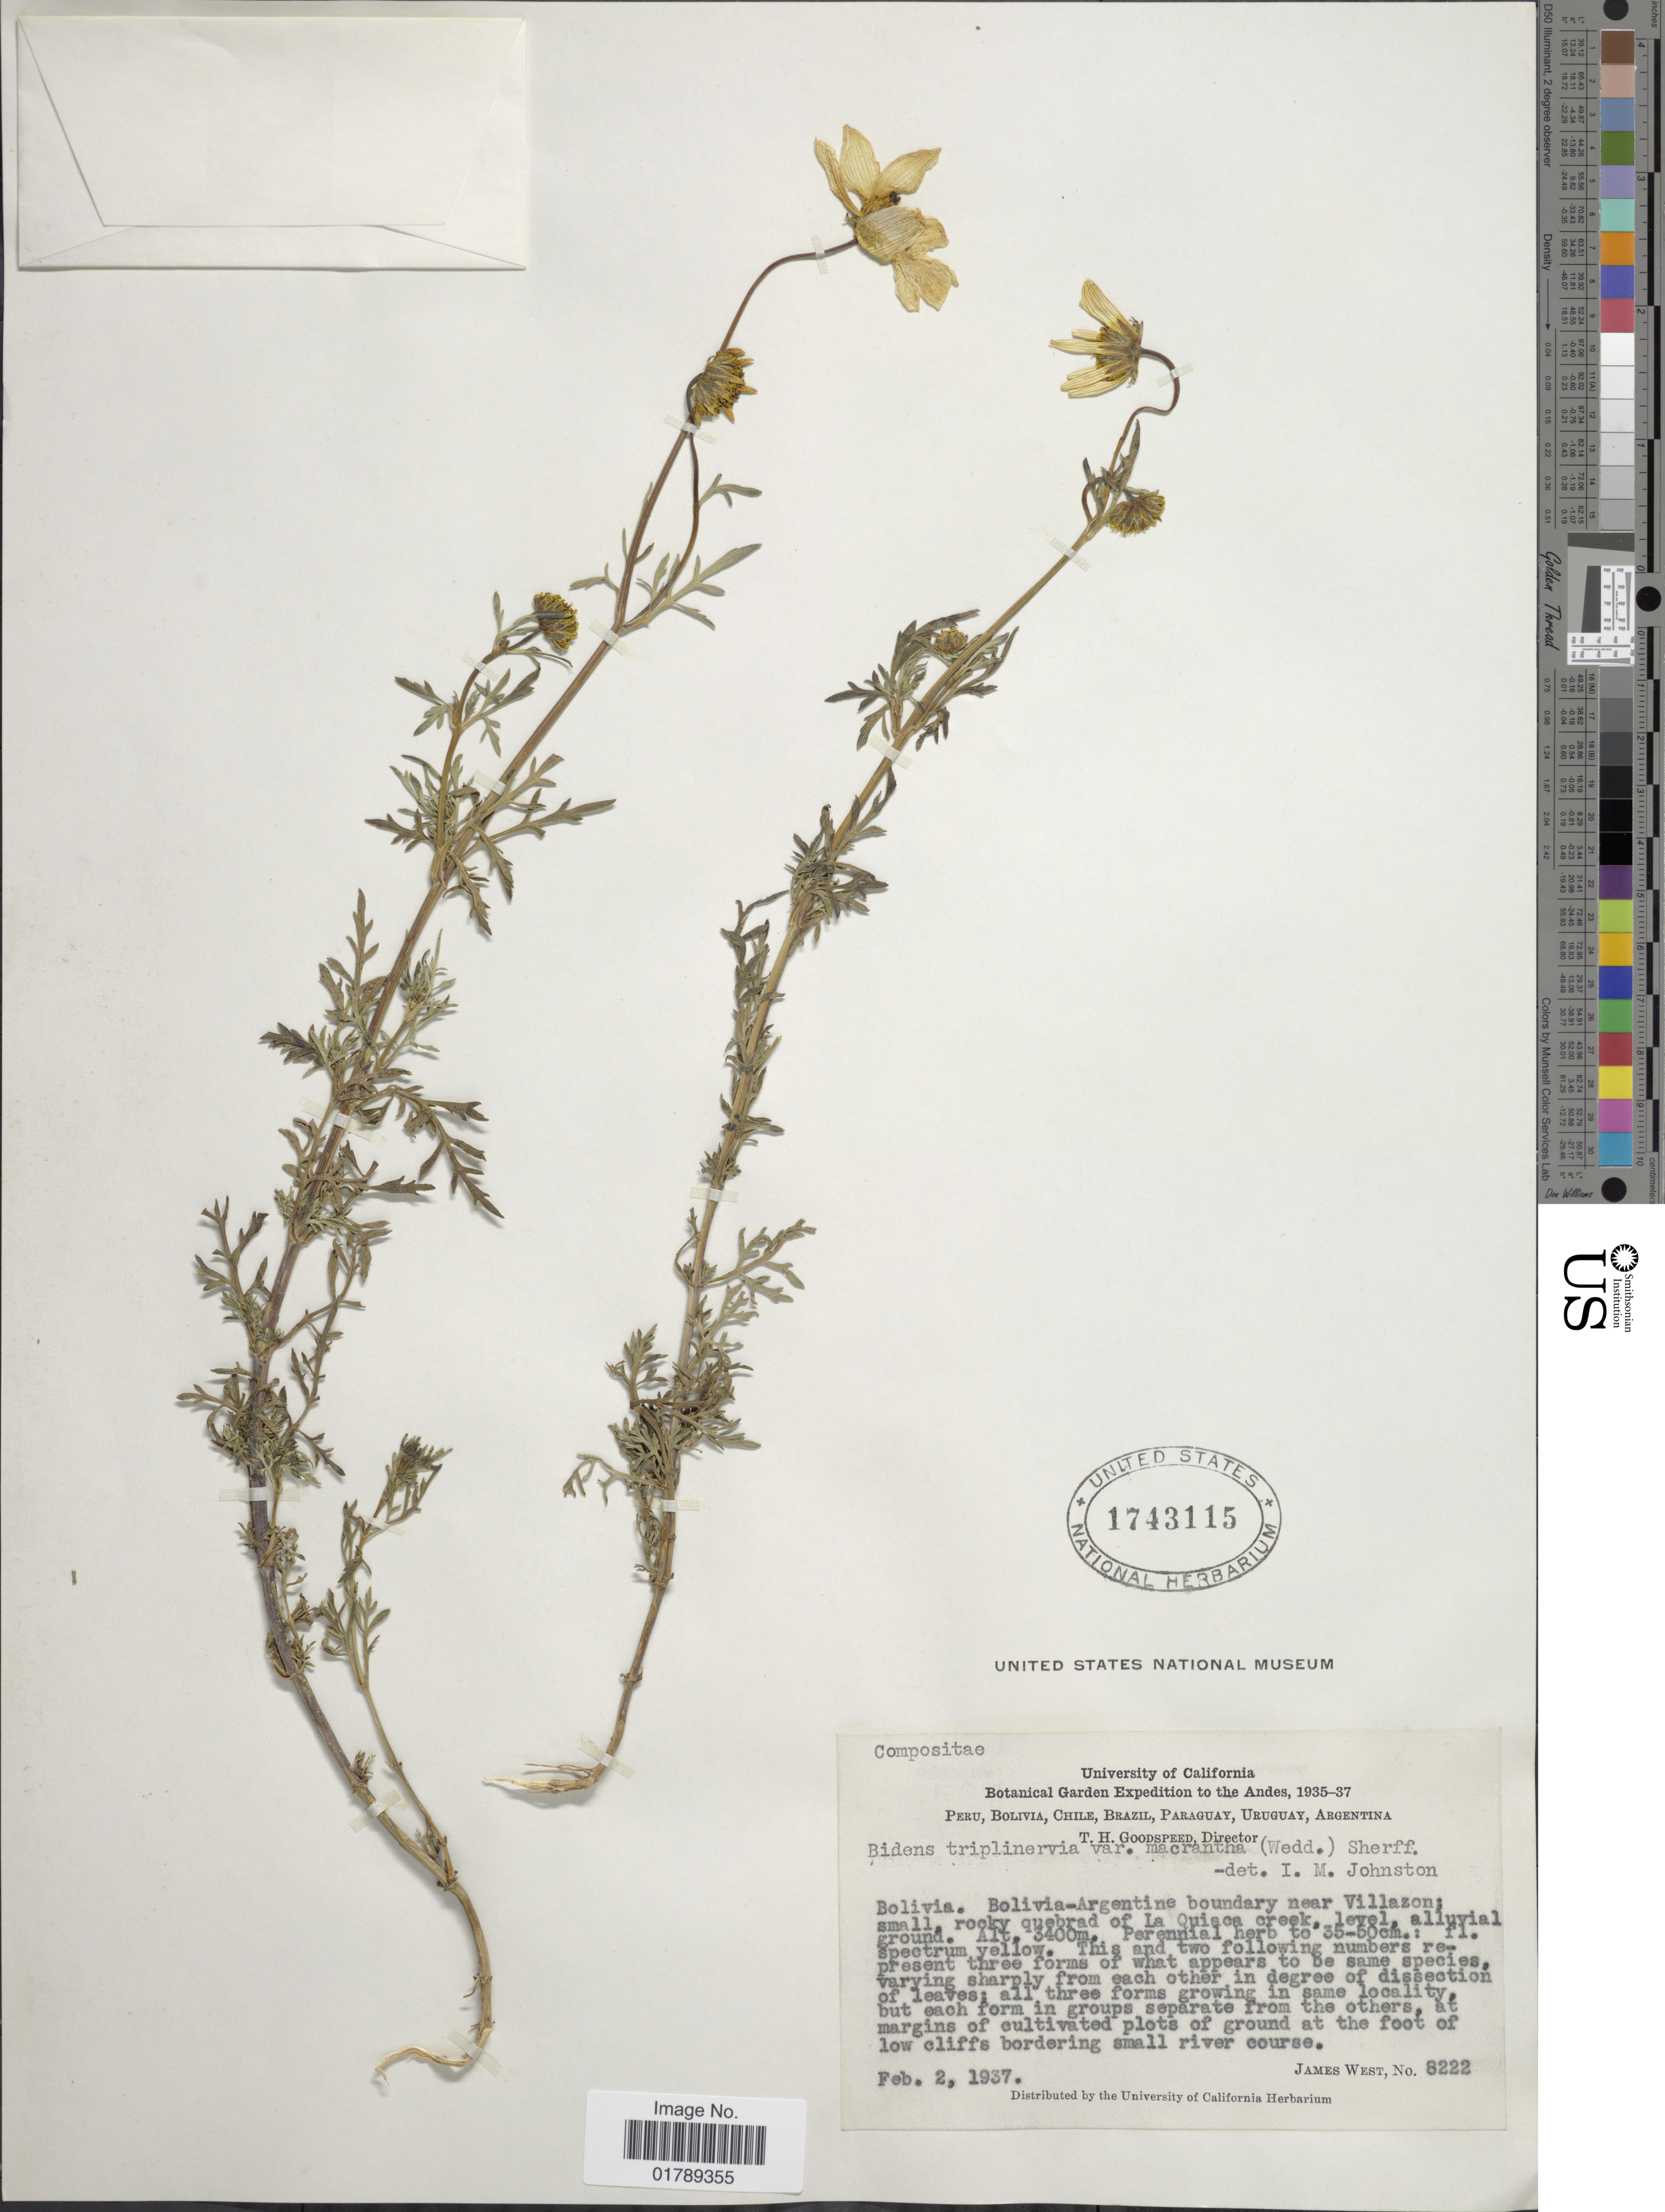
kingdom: Plantae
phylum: Tracheophyta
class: Magnoliopsida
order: Asterales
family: Asteraceae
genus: Bidens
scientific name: Bidens triplinervia var. macrantha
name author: (Wedd.) Sherff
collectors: J. West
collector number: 8222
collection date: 1937-02-02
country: Bolivia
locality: Andes. Bolivia-Argentine boundary near Villazon; La Quiaca creek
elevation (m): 3400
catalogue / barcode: US 1743115